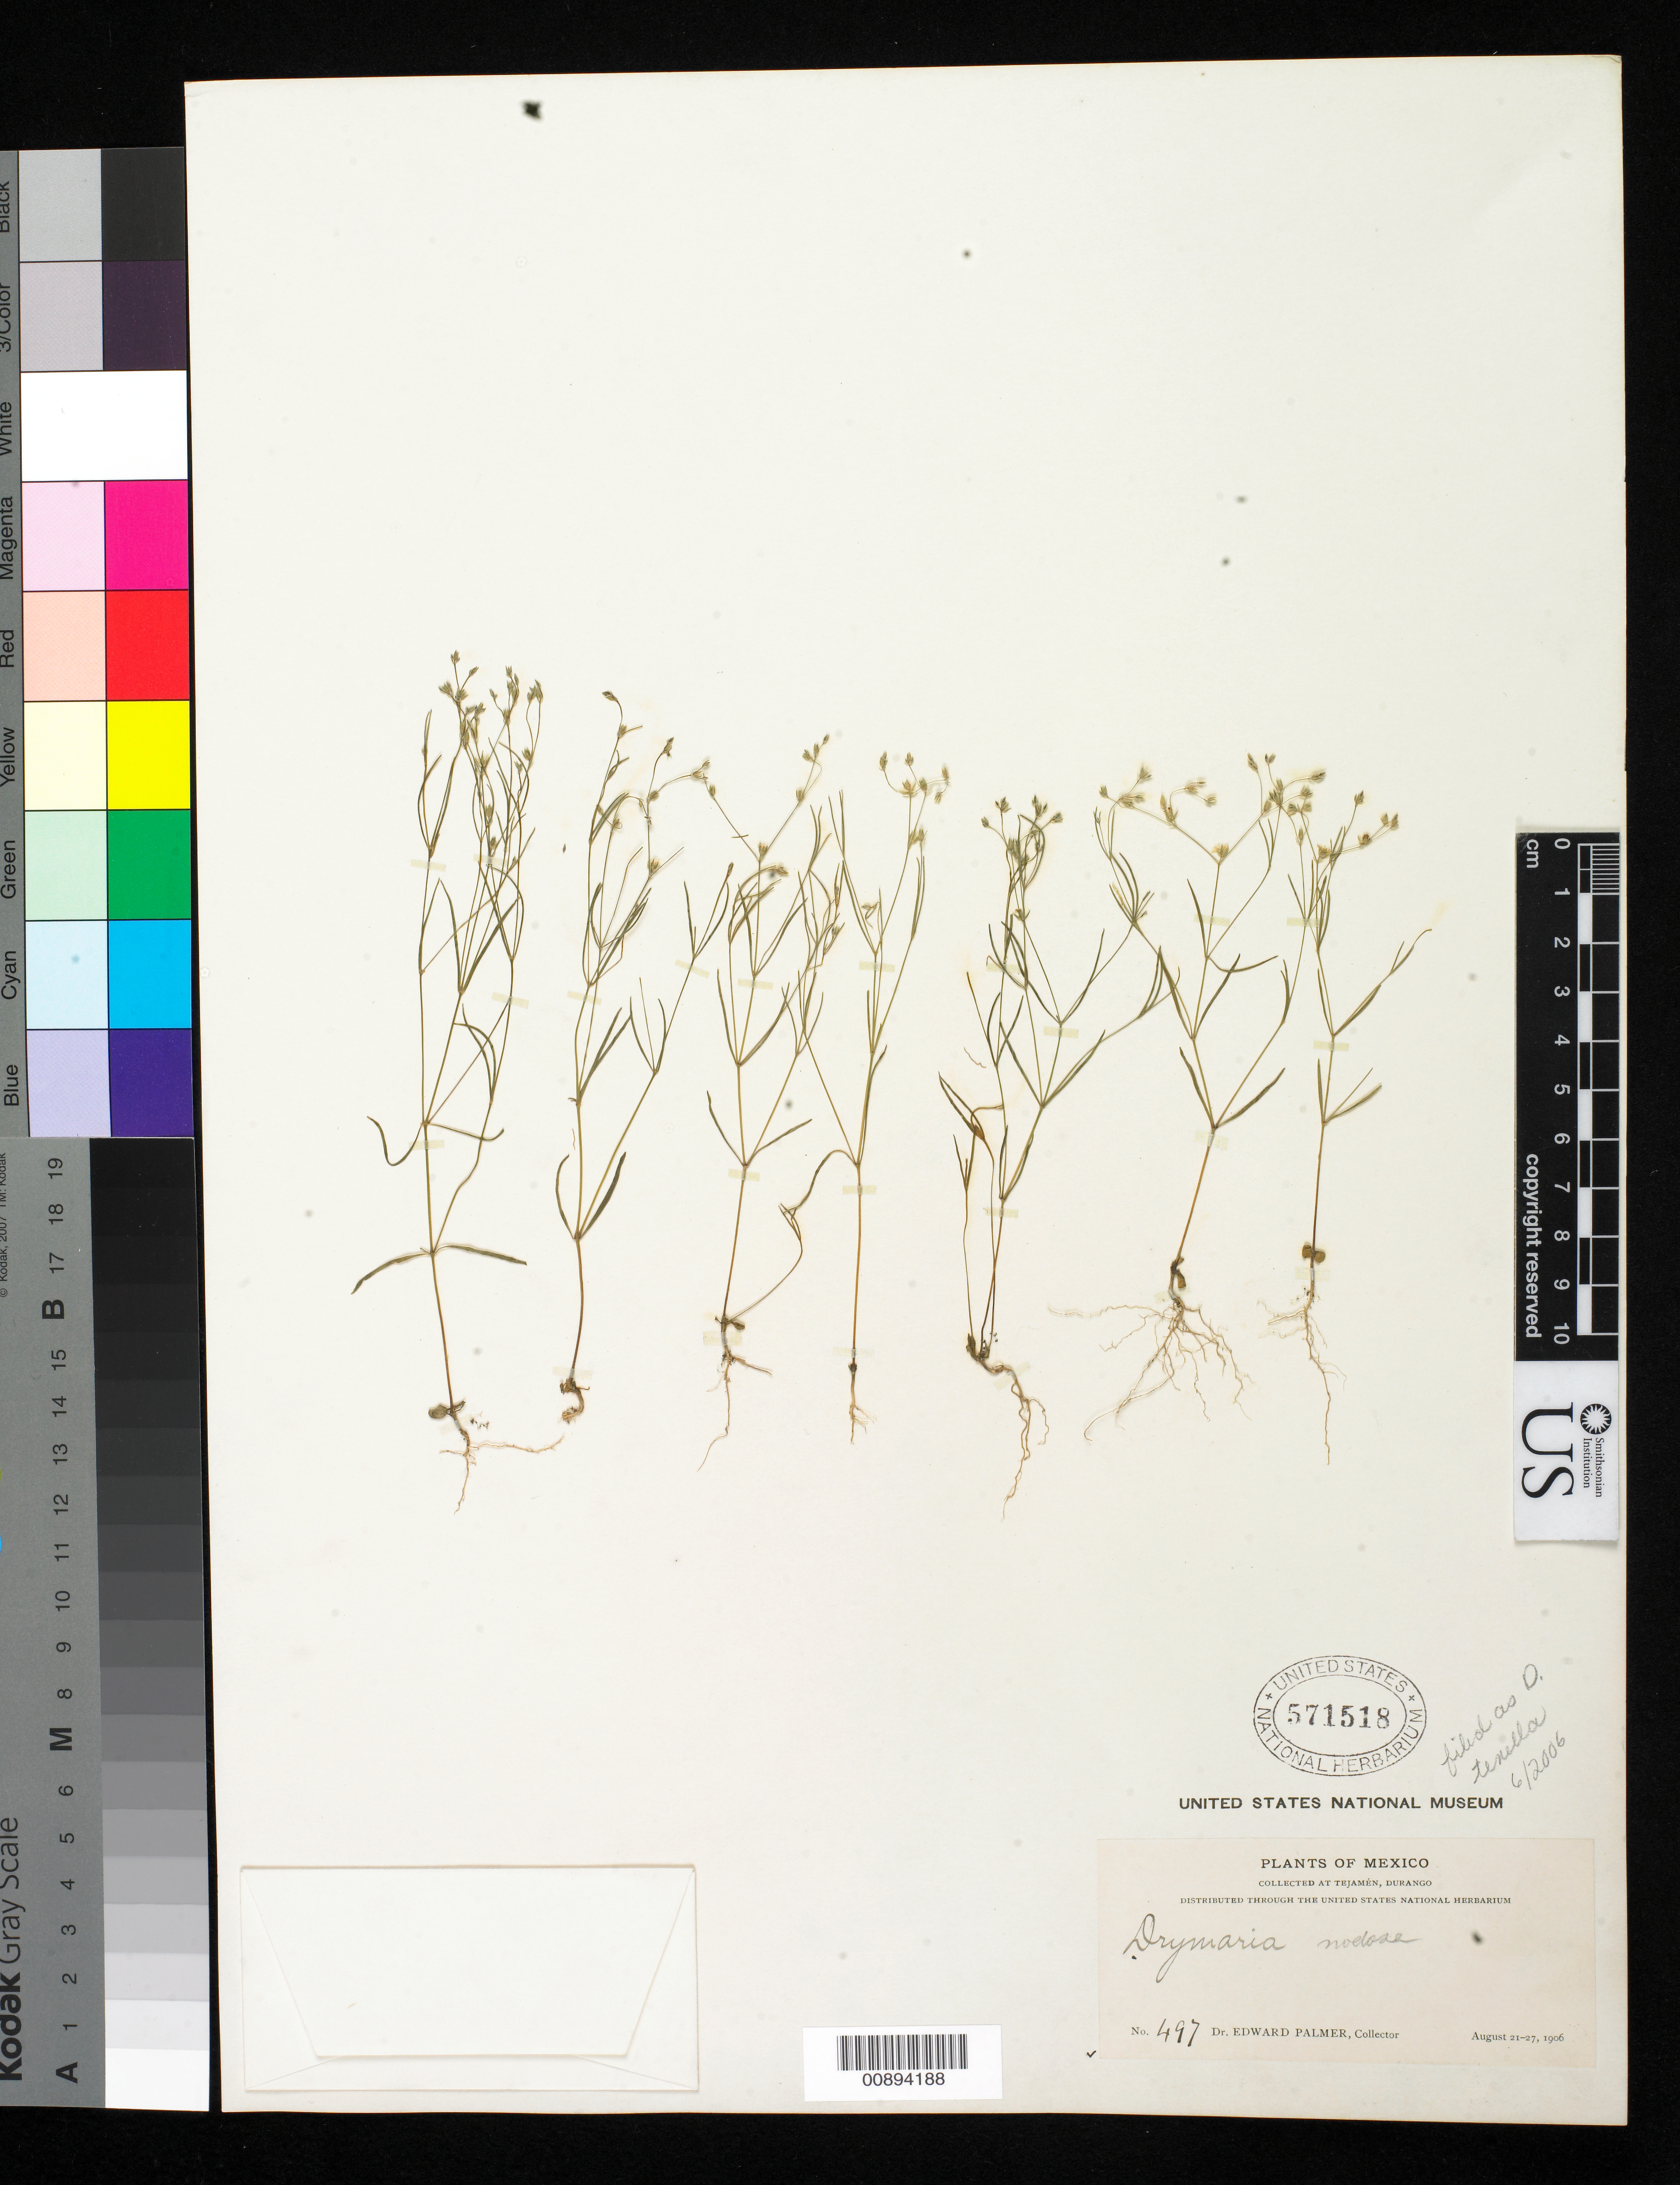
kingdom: Plantae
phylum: Tracheophyta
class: Magnoliopsida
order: Caryophyllales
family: Caryophyllaceae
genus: Drymaria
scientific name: Drymaria tenella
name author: A. Gray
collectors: E. Palmer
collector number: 497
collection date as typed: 21 Aug 1906 to 27 Aug 1906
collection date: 1906-08-21/1906-08-27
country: Mexico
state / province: Durango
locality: Tejamén, Durango.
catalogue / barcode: US 571518